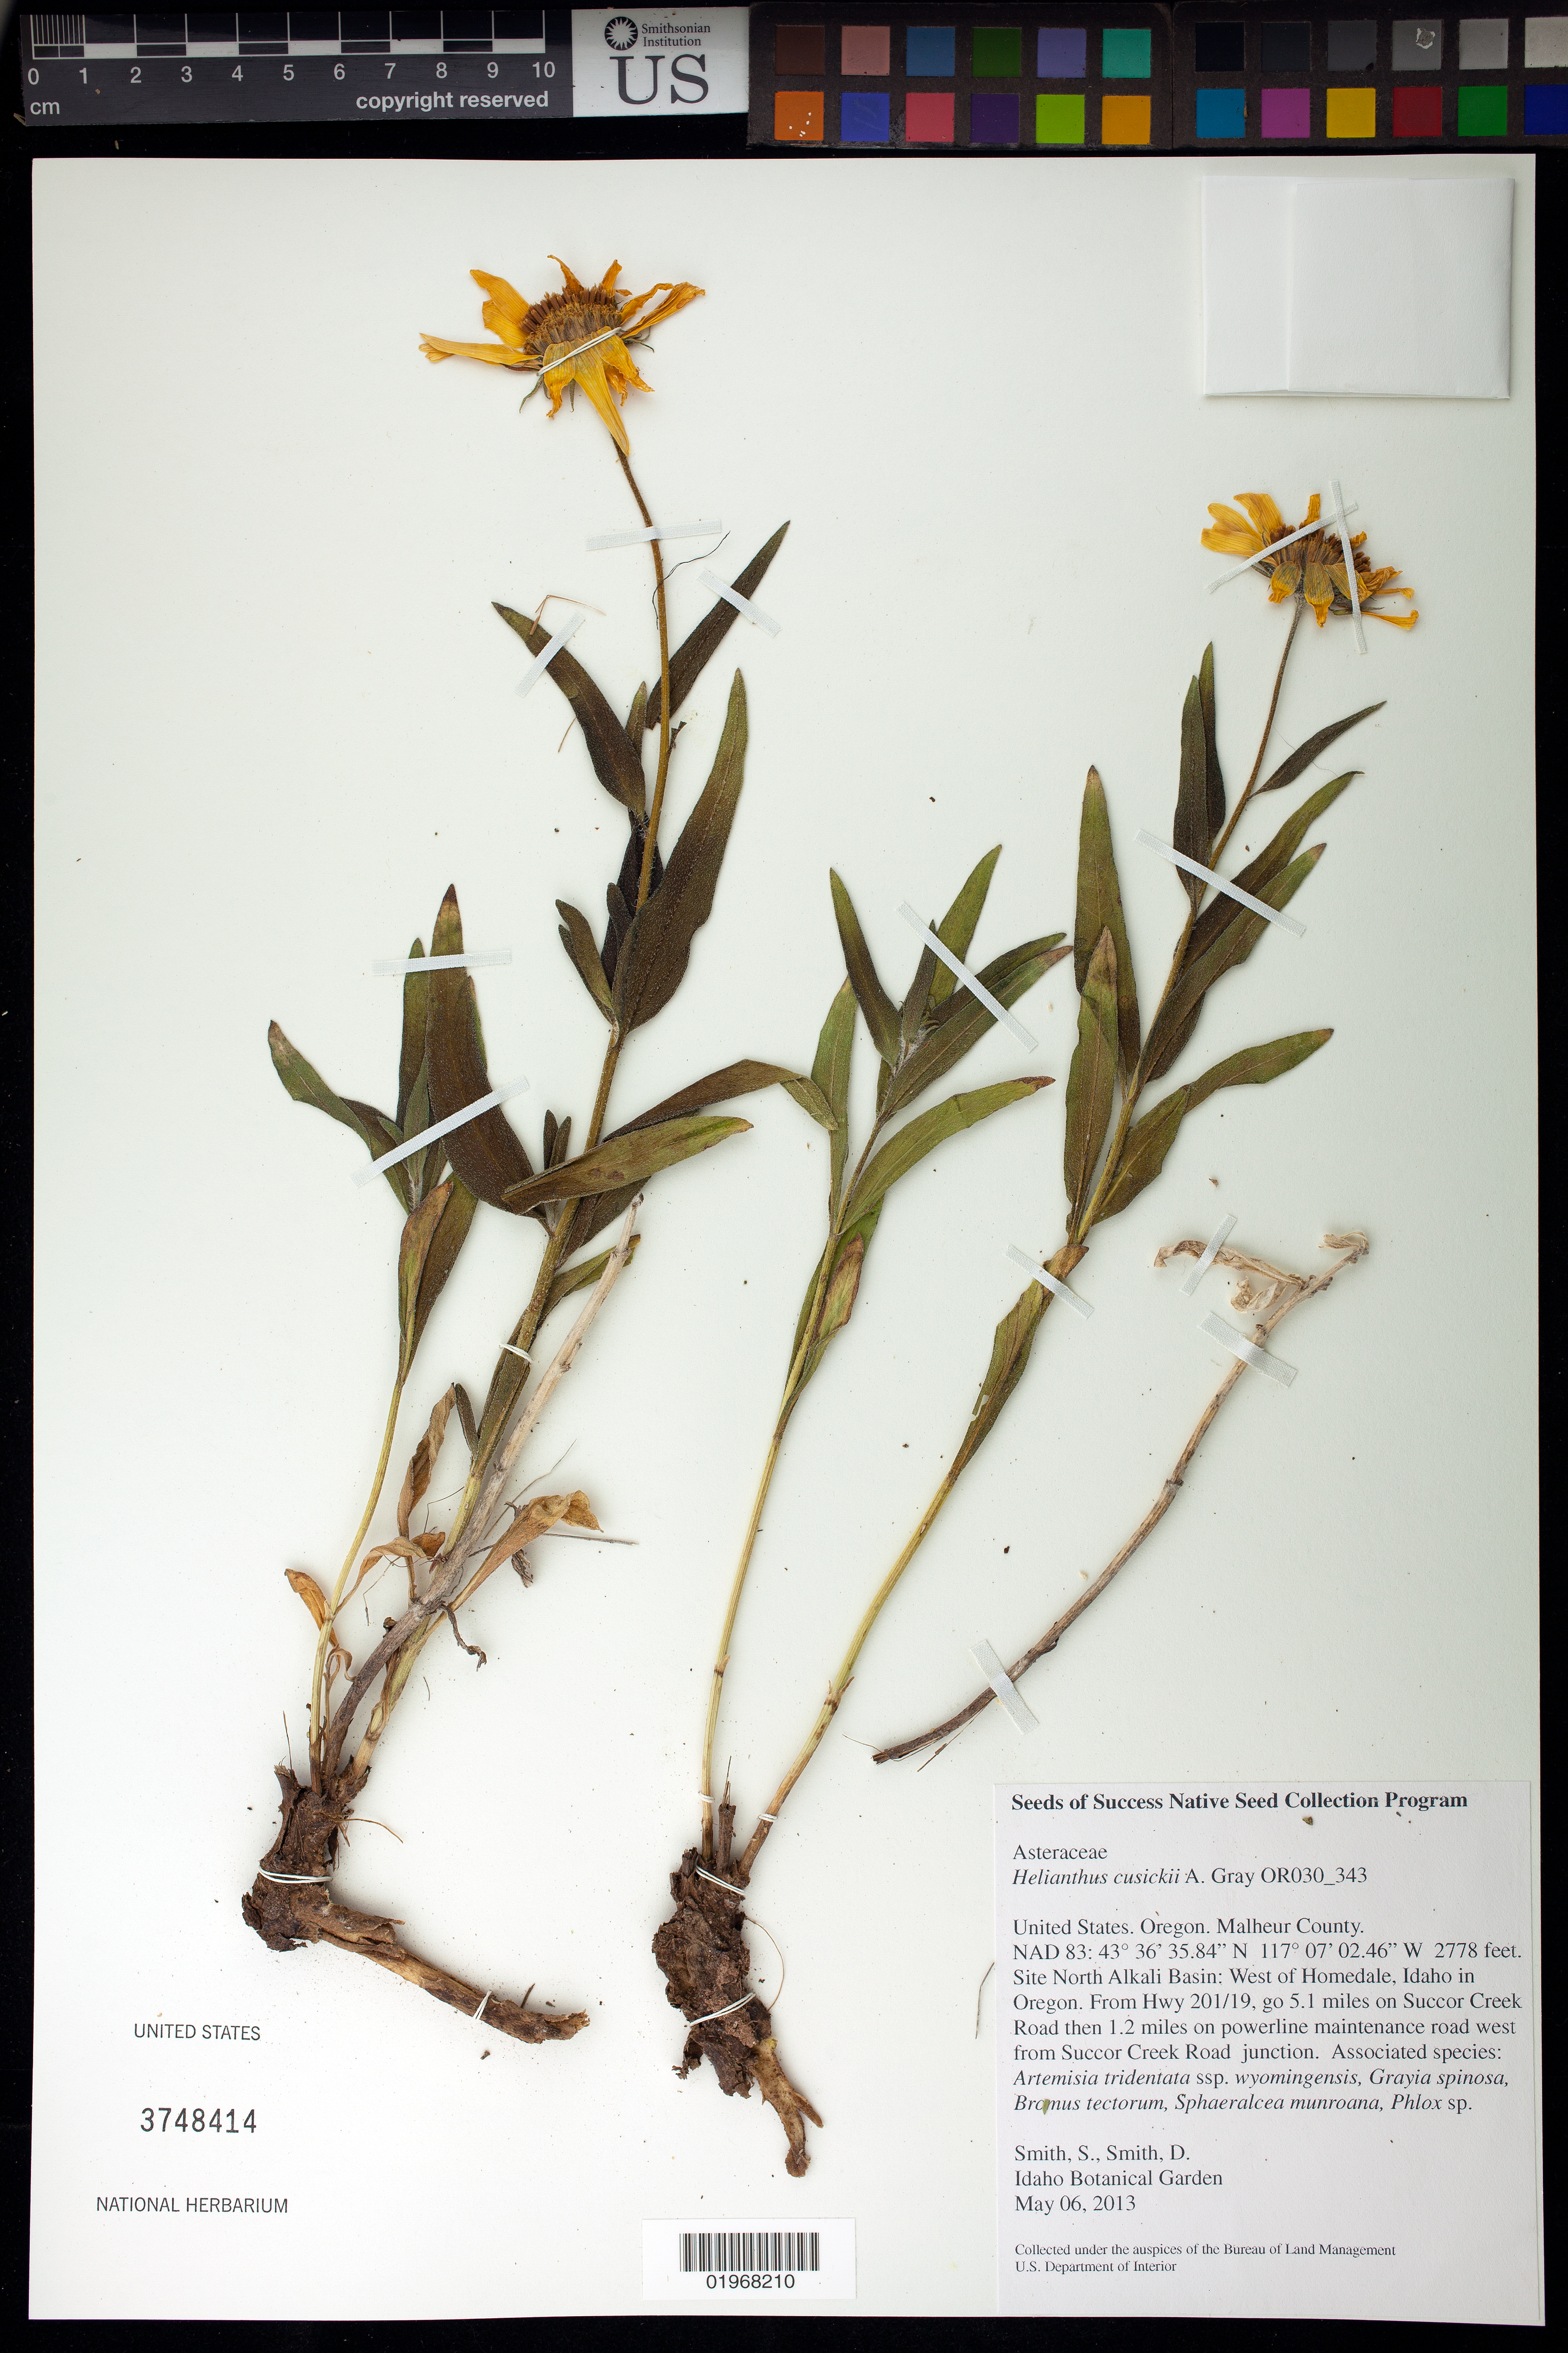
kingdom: Plantae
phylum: Tracheophyta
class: Magnoliopsida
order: Asterales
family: Asteraceae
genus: Helianthus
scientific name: Helianthus cusickii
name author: A. Gray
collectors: S. Smith & D. Smith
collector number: OR030-343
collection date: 2013-05-06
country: United States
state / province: Oregon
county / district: Malheur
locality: North Alkali Basin. West of Homedale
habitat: With Phlox sp., Grayia spinosa, Bromus tectorum, ect.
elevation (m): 847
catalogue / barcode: US 3748414